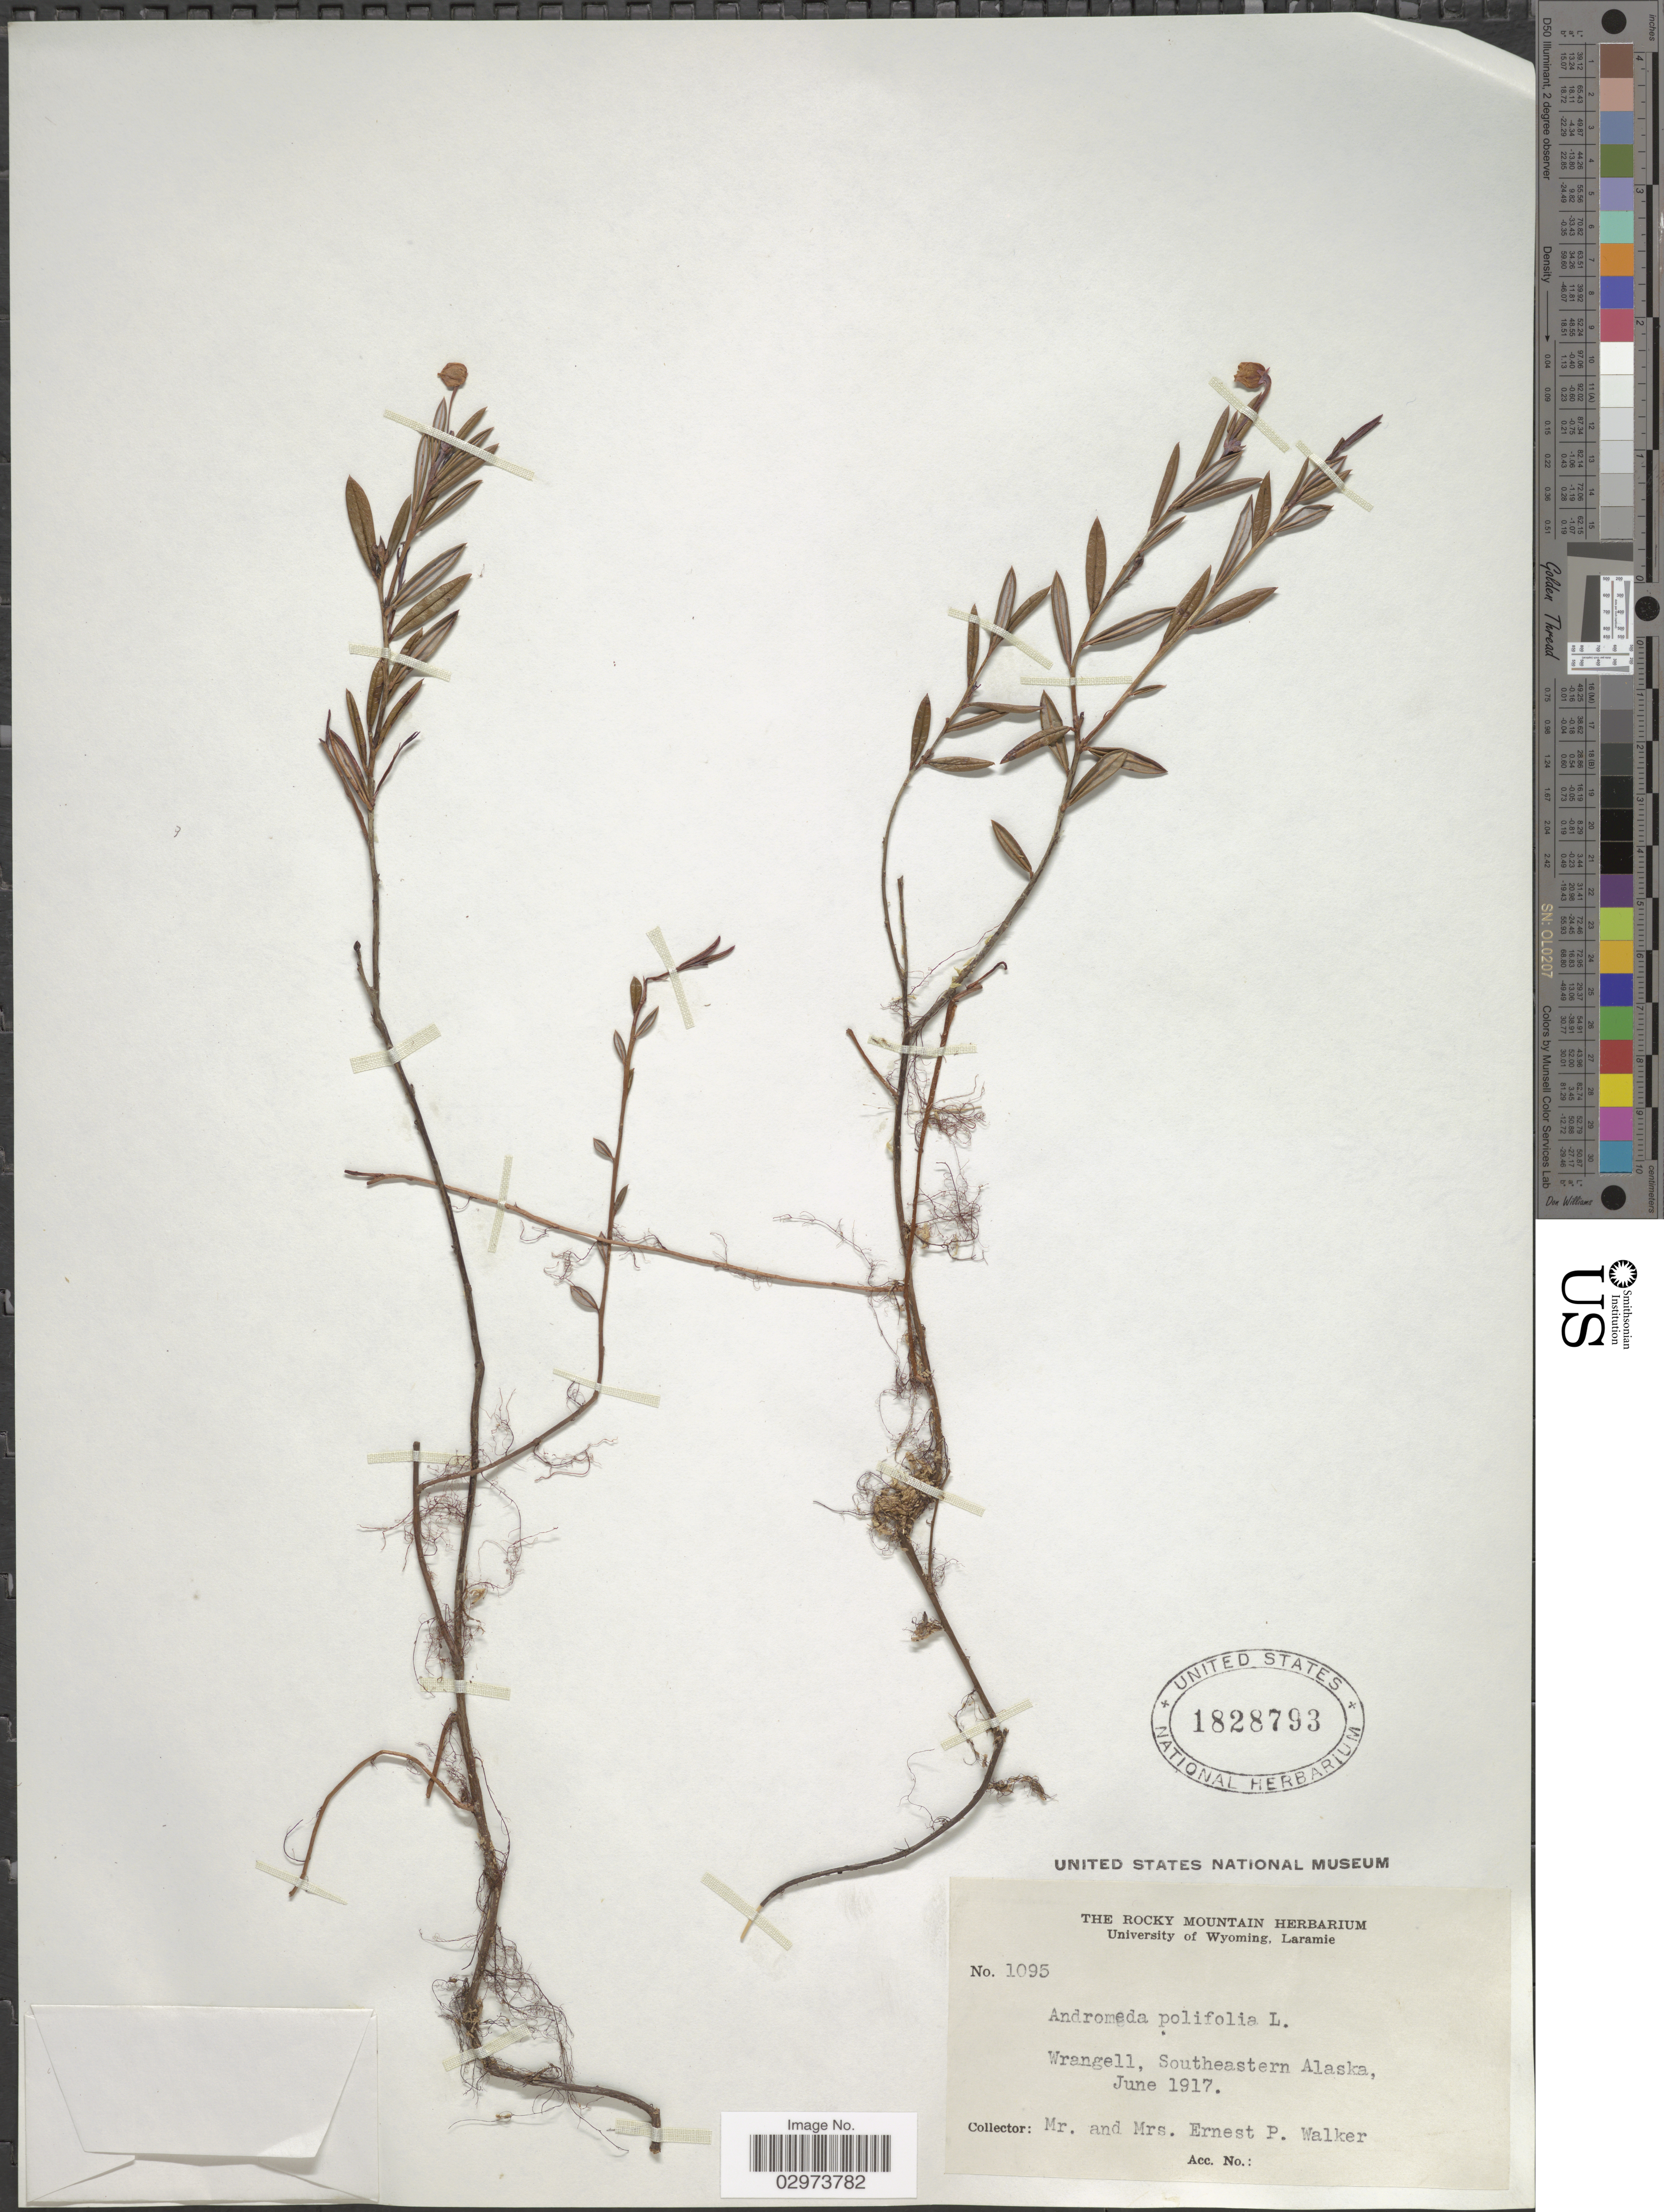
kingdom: Plantae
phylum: Tracheophyta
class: Magnoliopsida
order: Ericales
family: Ericaceae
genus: Andromeda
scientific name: Andromeda polifolia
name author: L.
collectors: E. P. Walker & E. Walker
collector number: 1095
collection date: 1917-06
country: United States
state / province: Alaska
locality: Wrangell, Southeastern Alaska.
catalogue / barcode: US 1828793